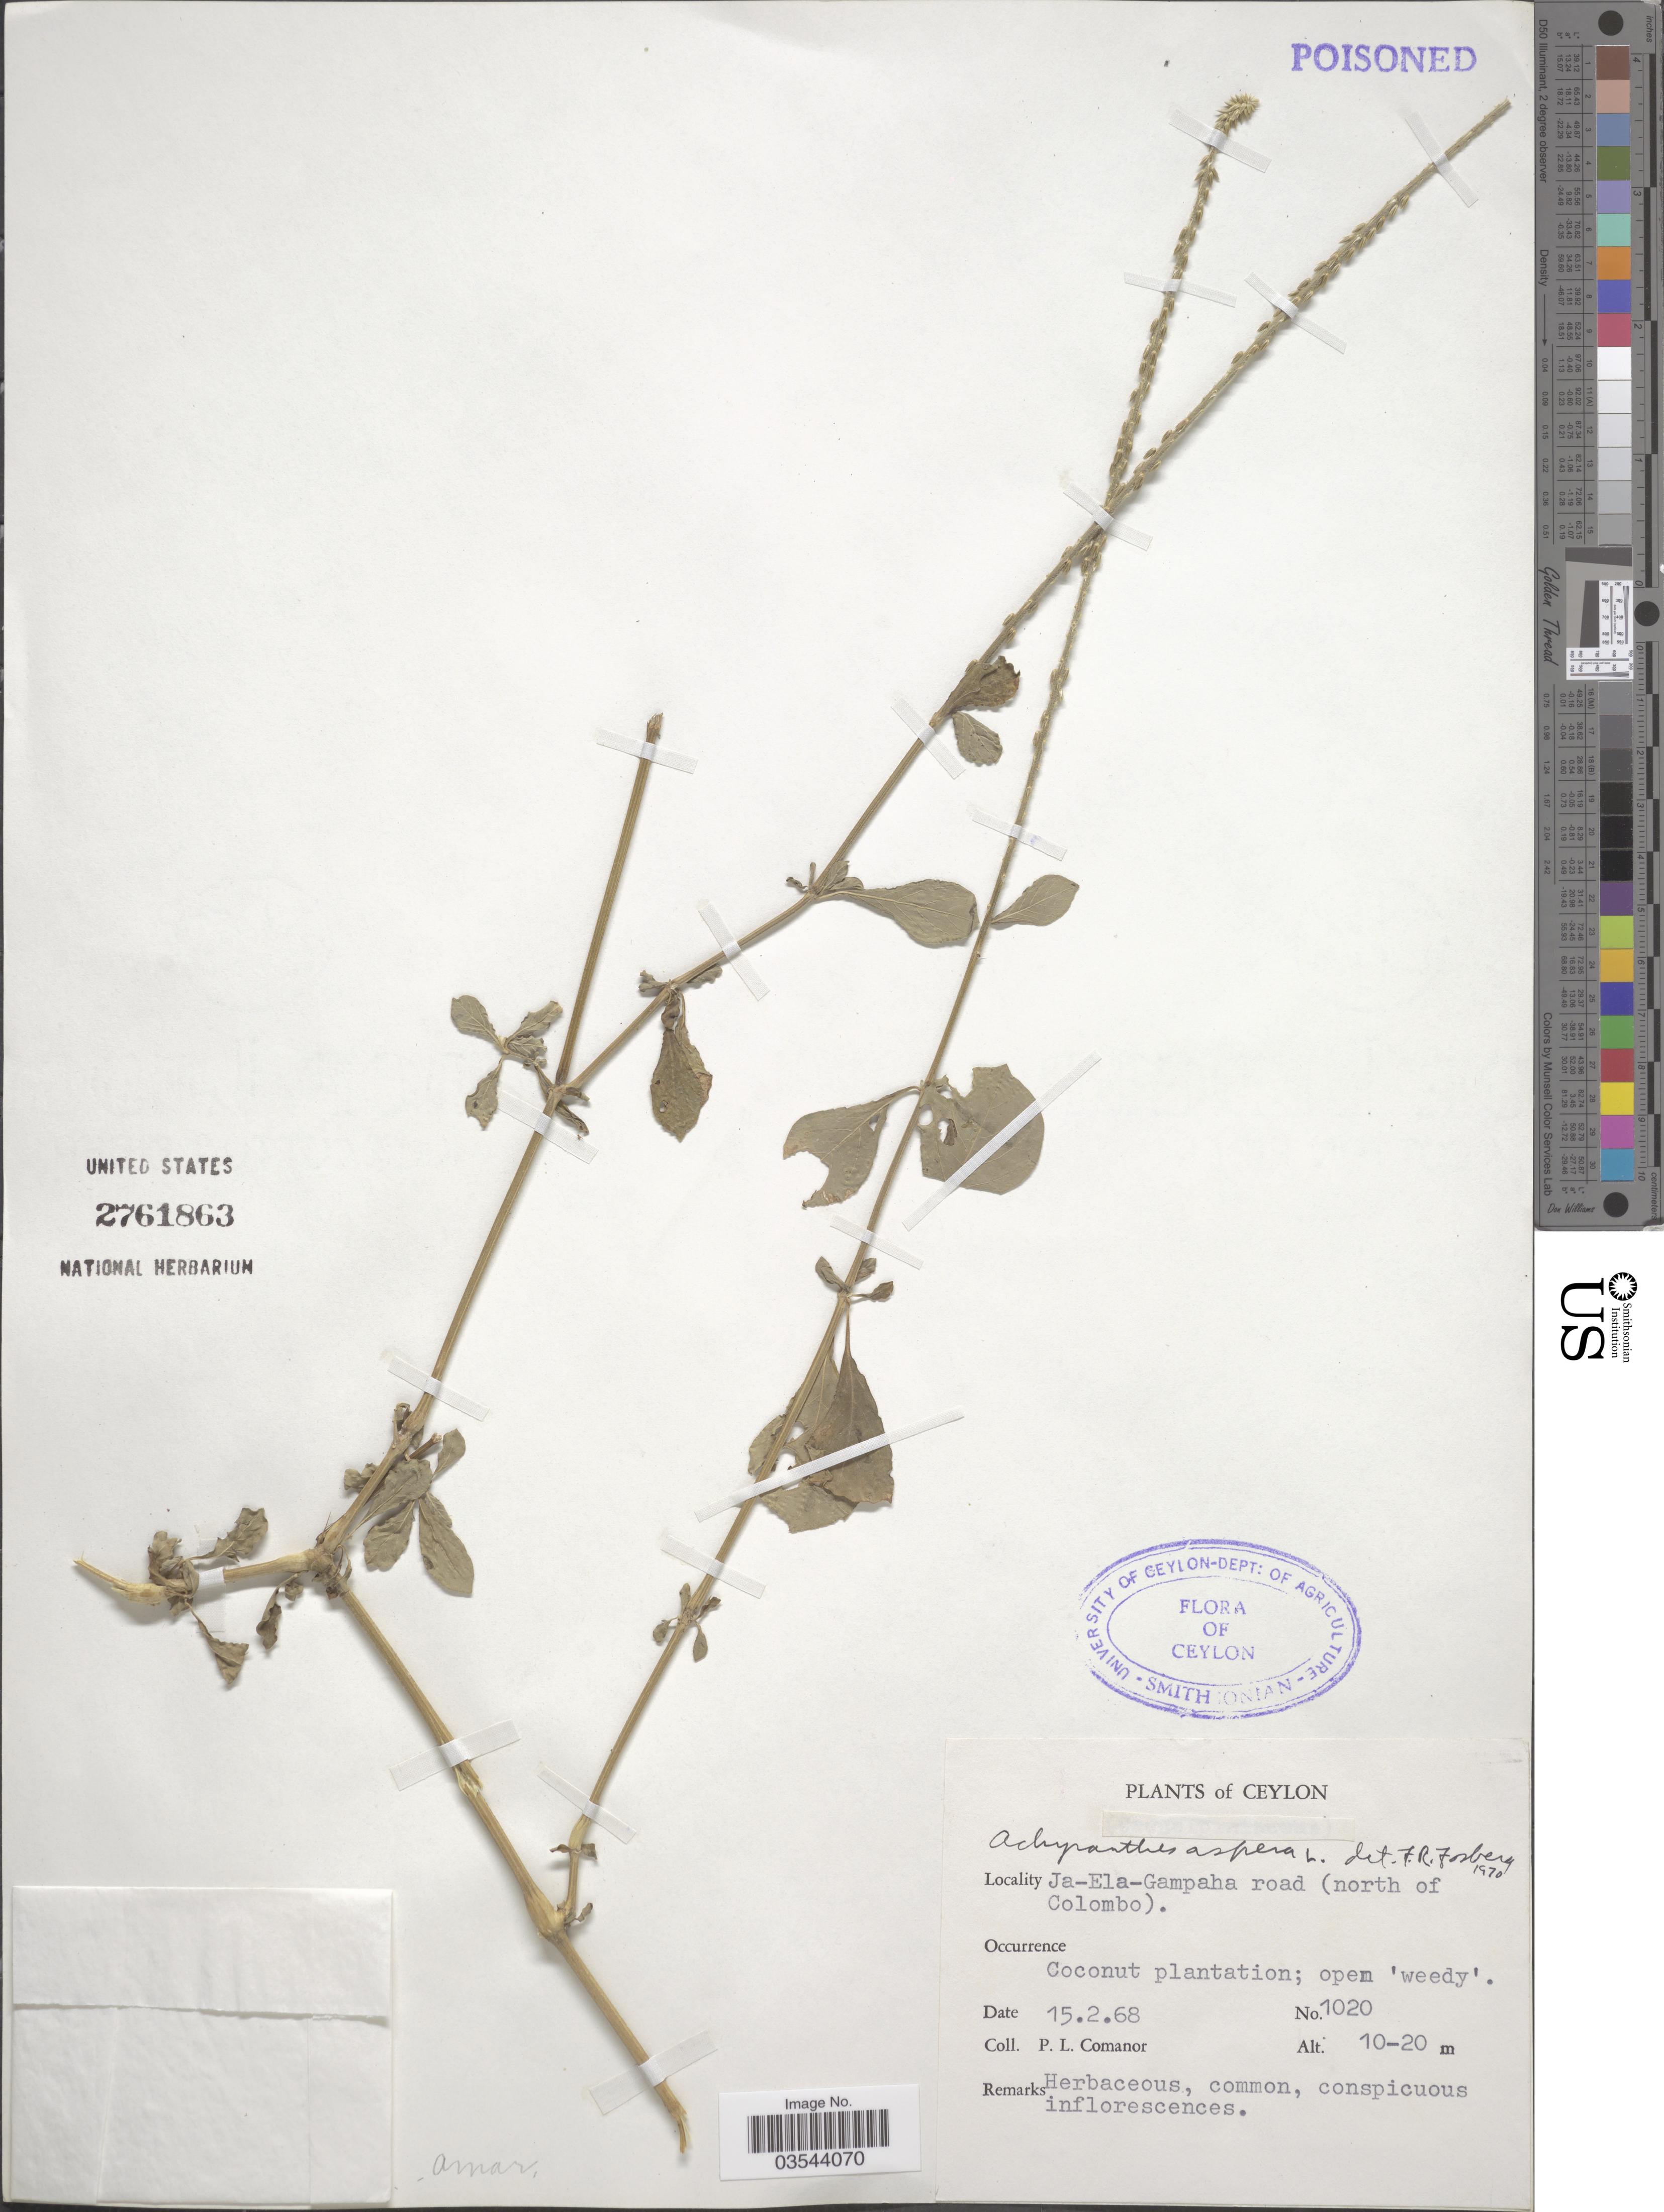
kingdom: Plantae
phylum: Tracheophyta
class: Magnoliopsida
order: Caryophyllales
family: Amaranthaceae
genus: Achyranthes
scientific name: Achyranthes aspera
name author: L.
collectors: P. Comanor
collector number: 1020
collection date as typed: Transcribed d/m/y: 15/2/68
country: Sri Lanka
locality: Ceylon. Ja-Ela-Gampaha road (north of Colombo).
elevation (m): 10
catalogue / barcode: US 2761863